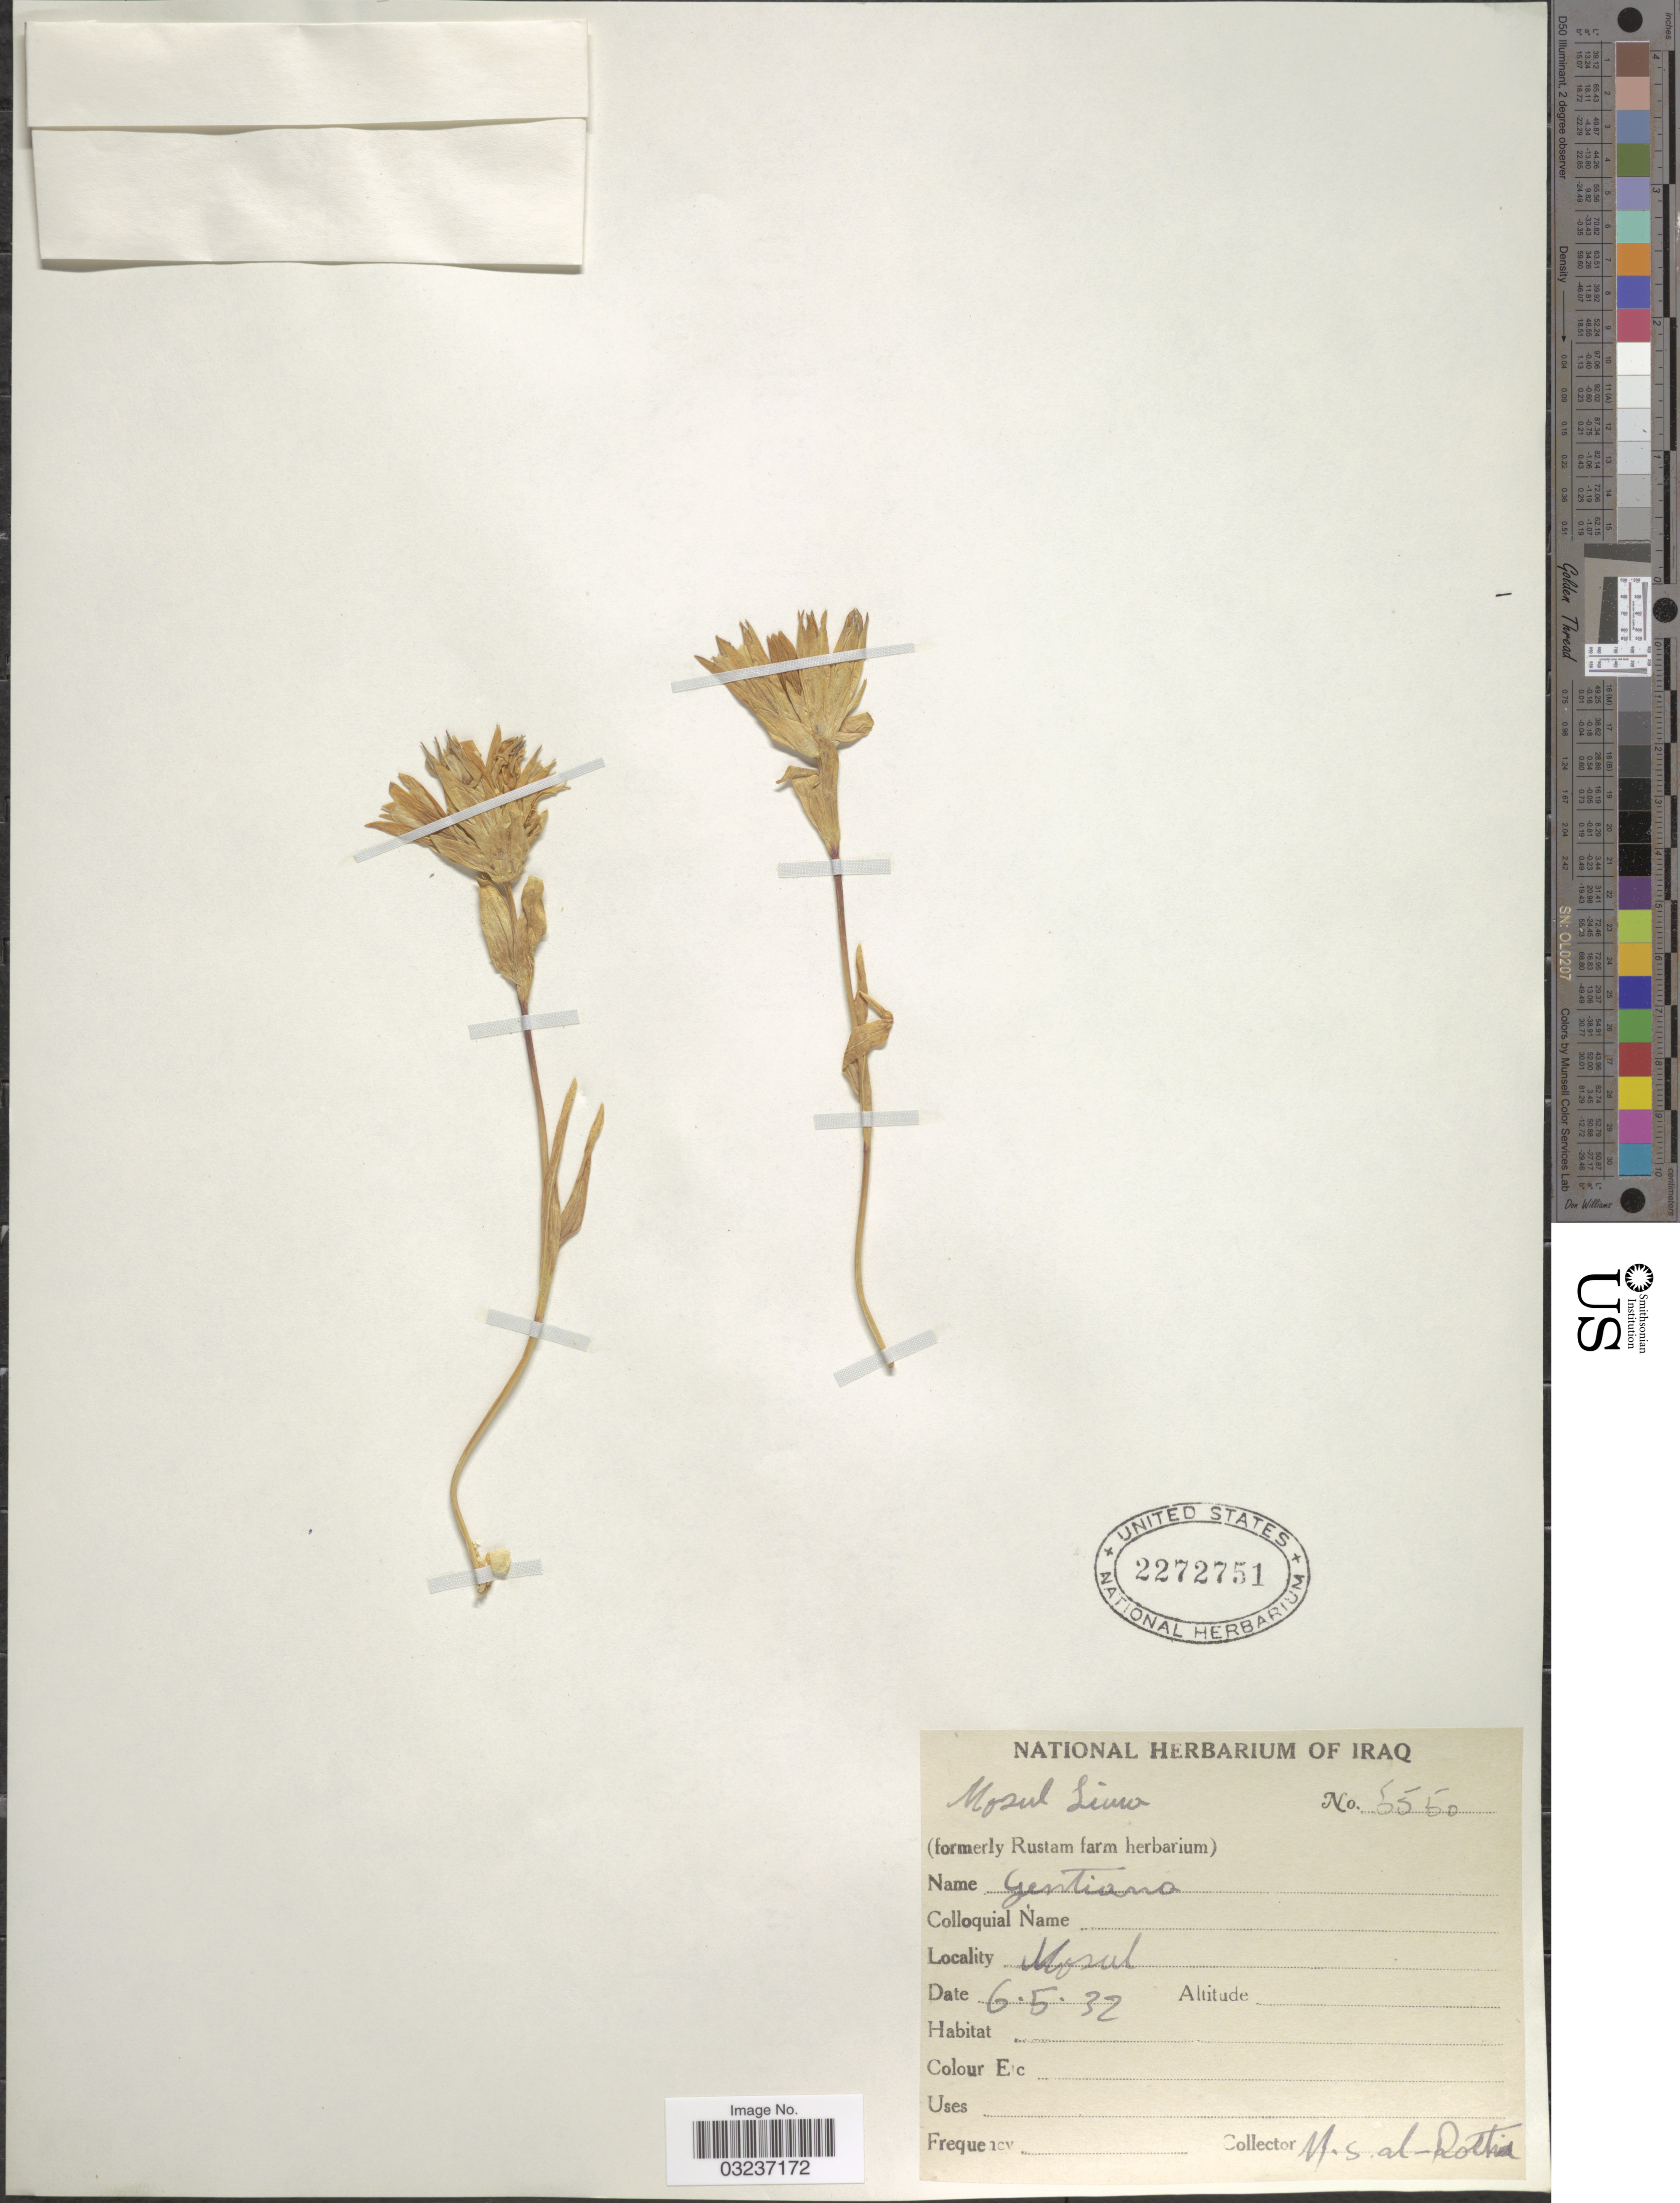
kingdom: Plantae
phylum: Tracheophyta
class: Magnoliopsida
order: Gentianales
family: Gentianaceae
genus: Gentiana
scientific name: Gentiana sp.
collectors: M. al-Rathi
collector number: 5550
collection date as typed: Transcribed d/m/y: 6/5/32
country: Iraq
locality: Mosul Liwa. Mosul.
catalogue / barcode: US 2272751